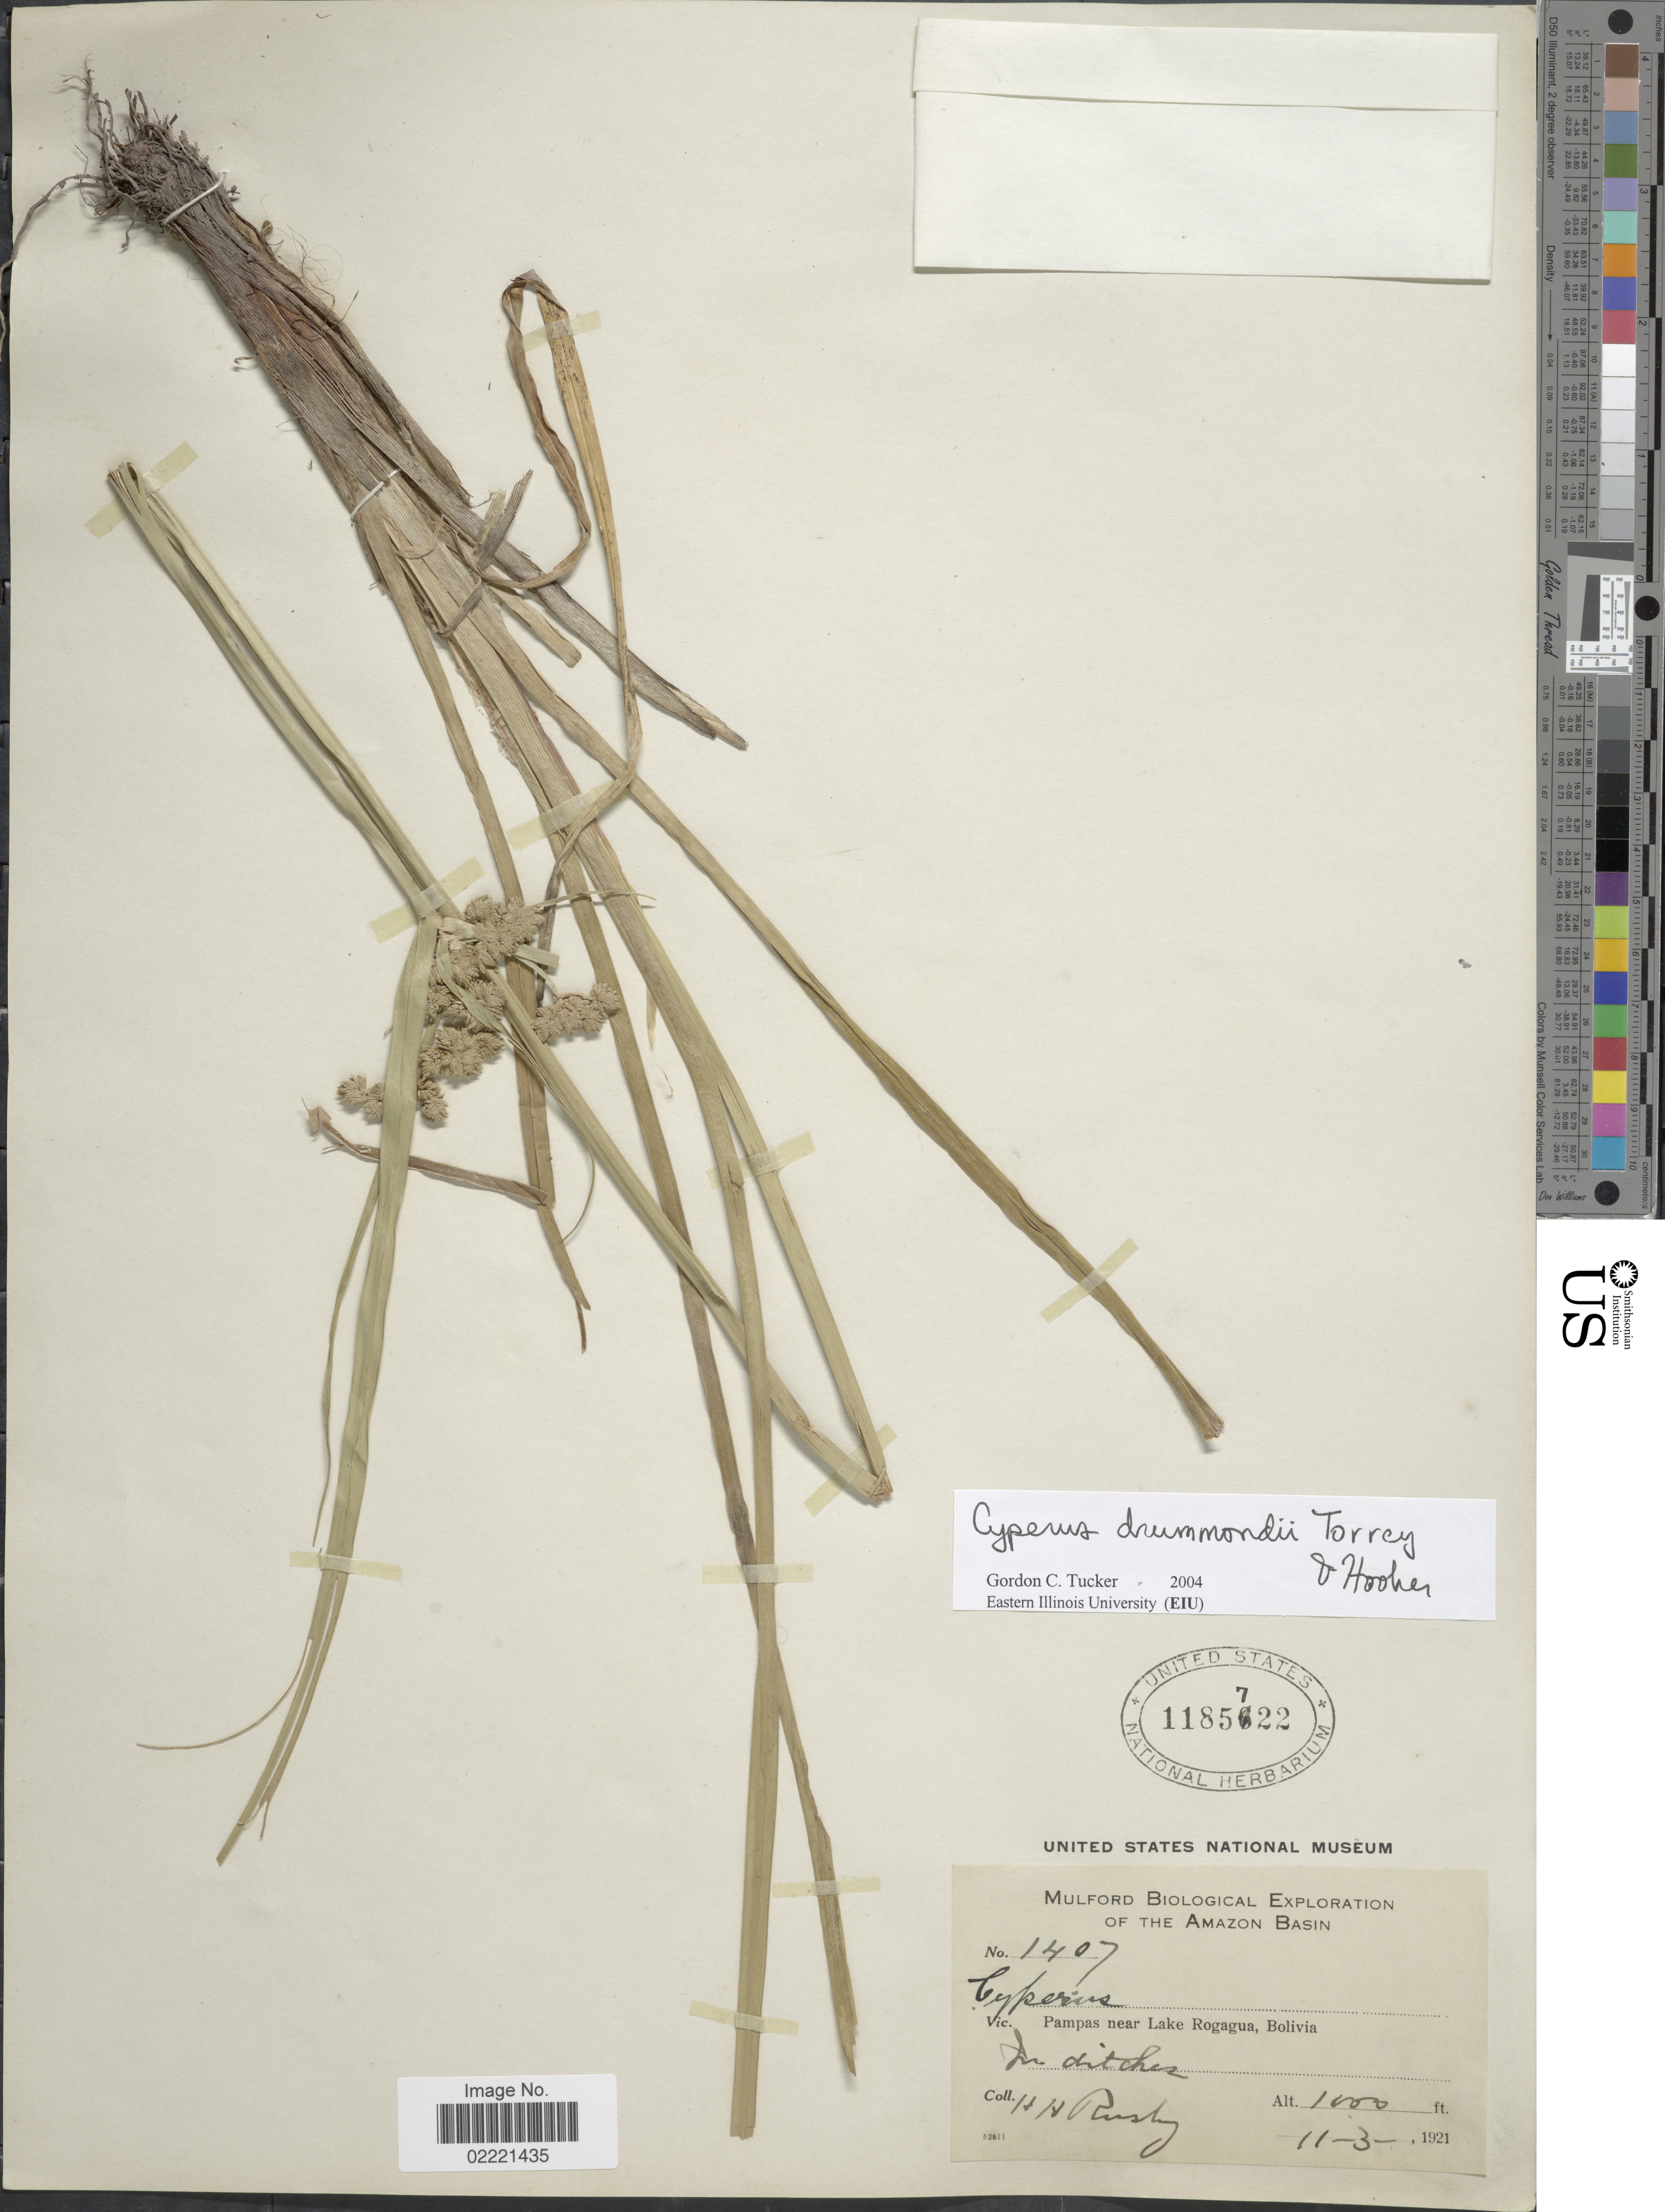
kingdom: Plantae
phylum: Tracheophyta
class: Liliopsida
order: Poales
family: Cyperaceae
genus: Cyperus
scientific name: Cyperus drummondii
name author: Torr. & Hook.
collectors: H. H. Rusby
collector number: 1407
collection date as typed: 11-3-1921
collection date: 1921-11-03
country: Bolivia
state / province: Beni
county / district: José Ballivián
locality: Pampas near Lake Rogagua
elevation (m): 305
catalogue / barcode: US 1185722